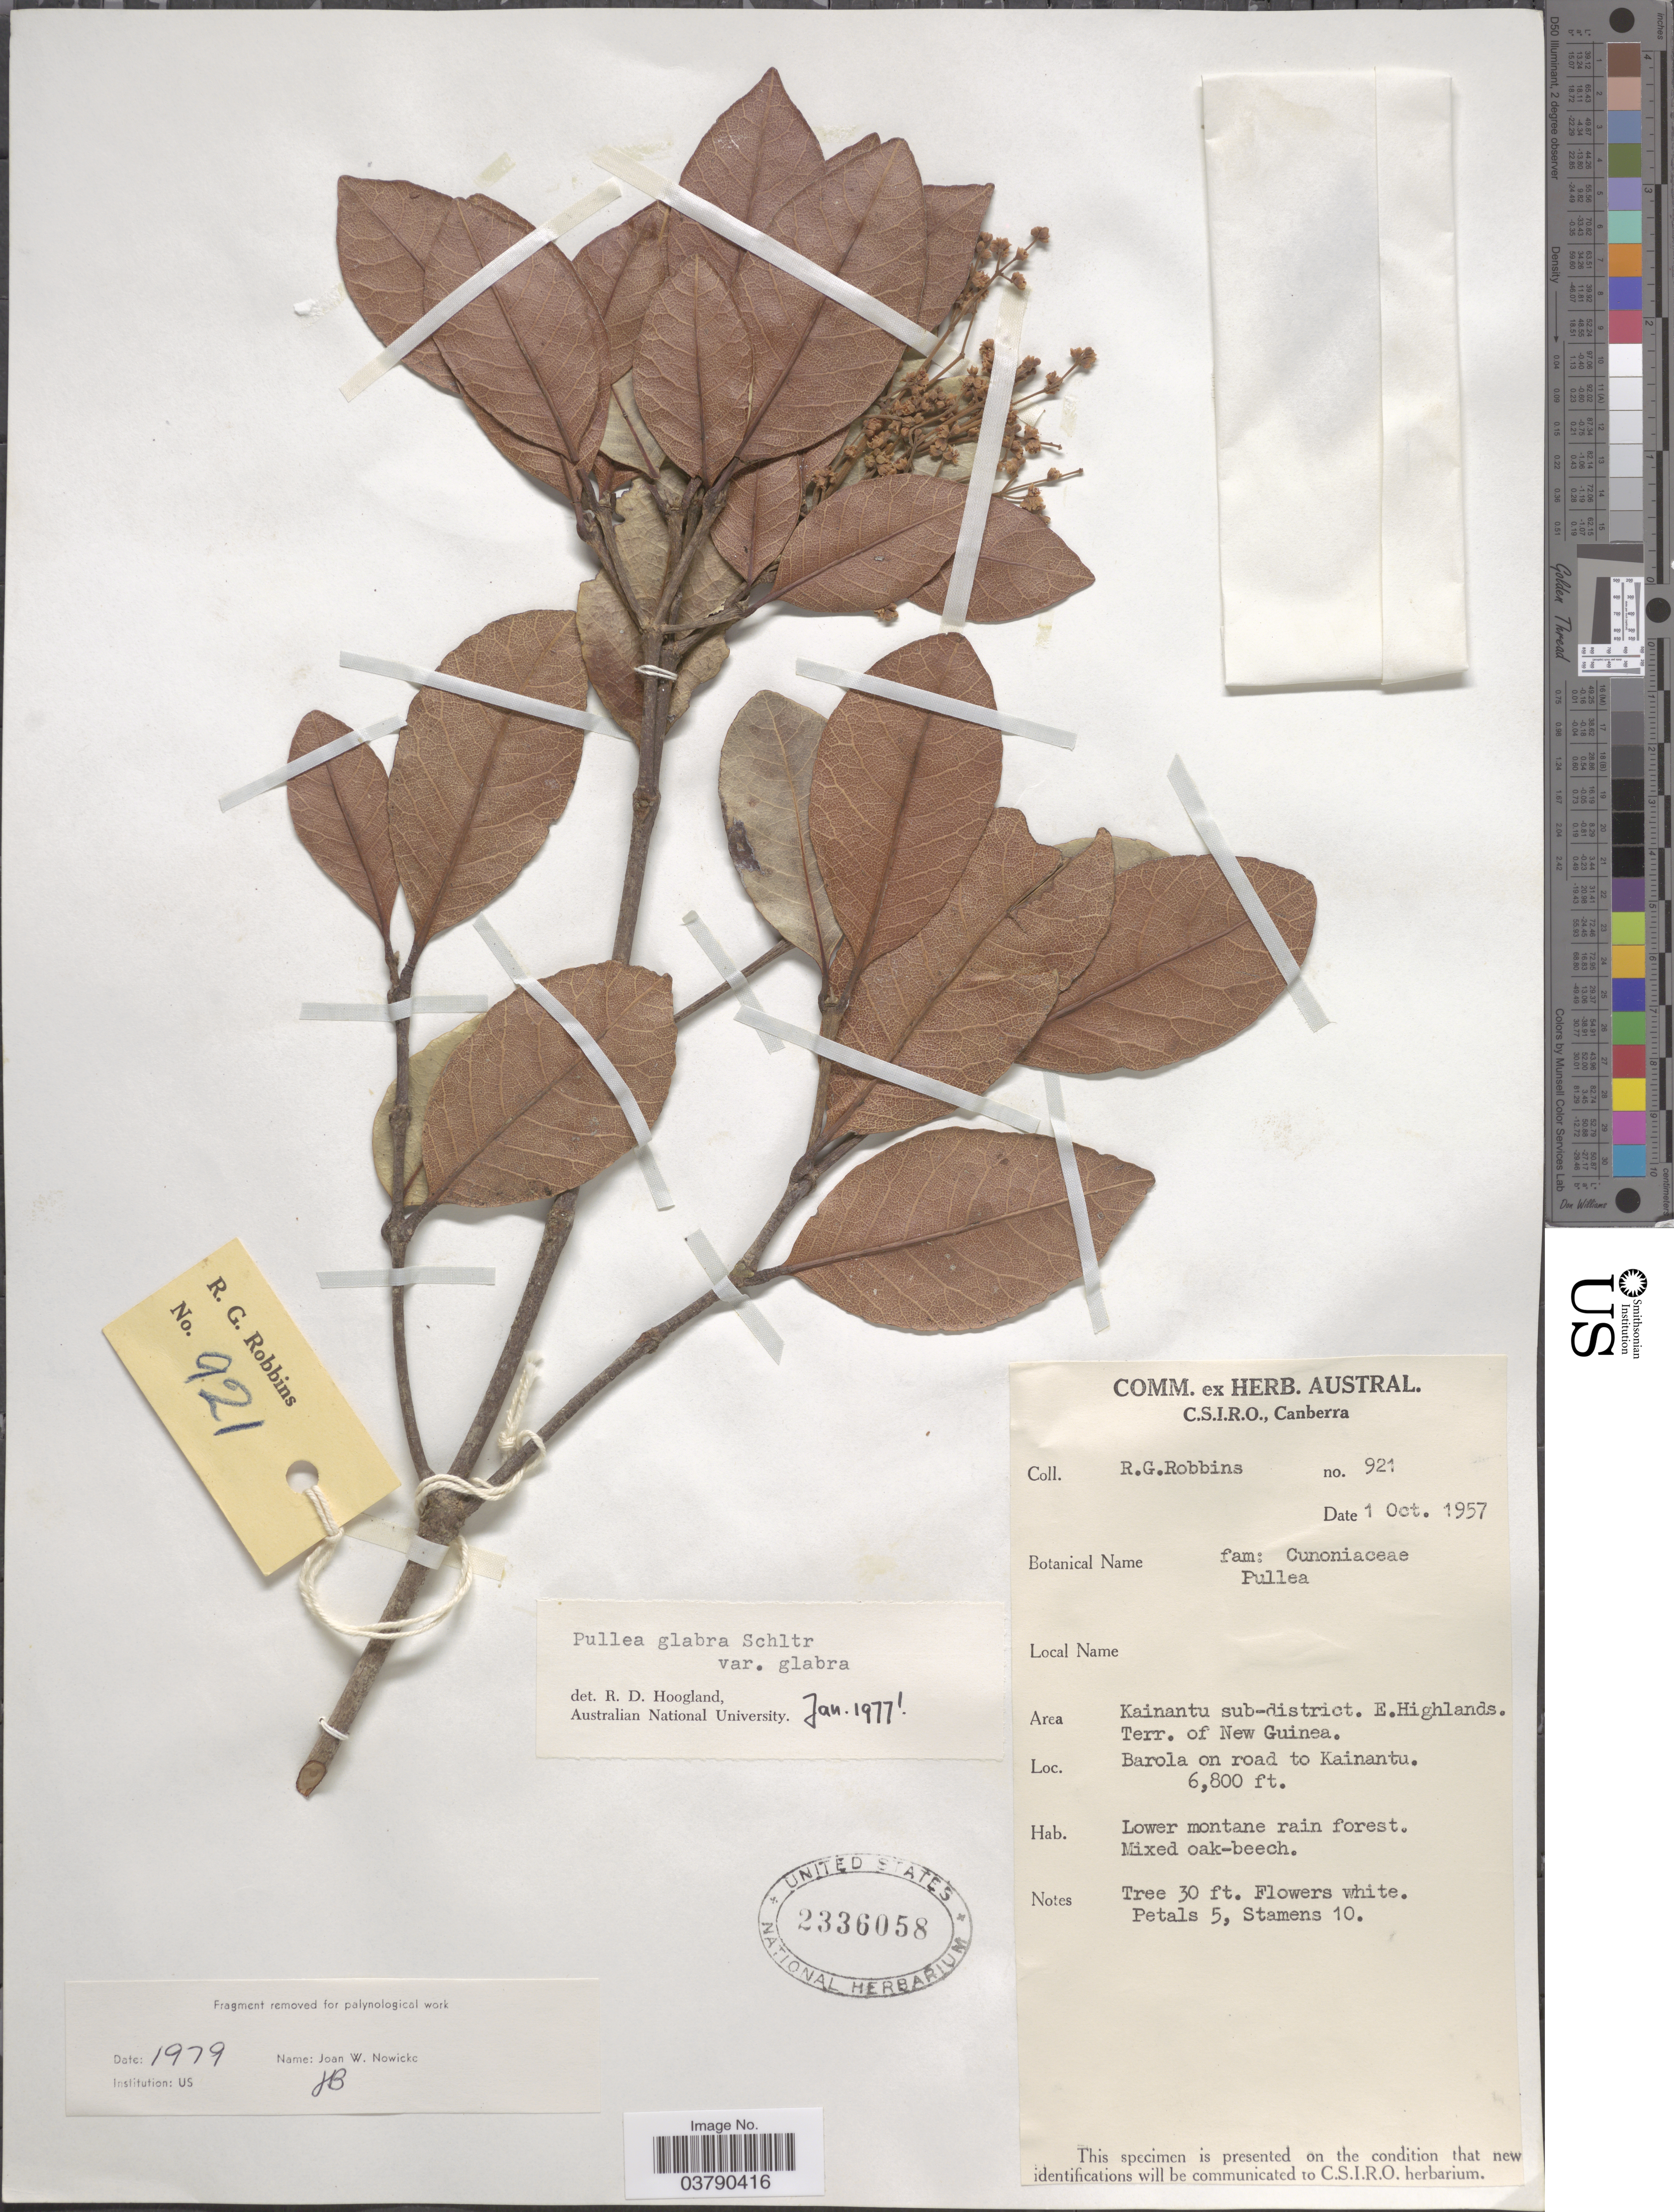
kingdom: Plantae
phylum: Tracheophyta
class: Magnoliopsida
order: Oxalidales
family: Cunoniaceae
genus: Pullea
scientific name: Pullea glabra var. glabra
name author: Schltr.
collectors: R. Robbins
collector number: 921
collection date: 1957-10-01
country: Papua New Guinea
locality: Kainantu sub-district. E.Highlands. Terr. of New Guinea. Barola on road to Kainantu.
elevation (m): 2073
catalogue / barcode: US 2336058